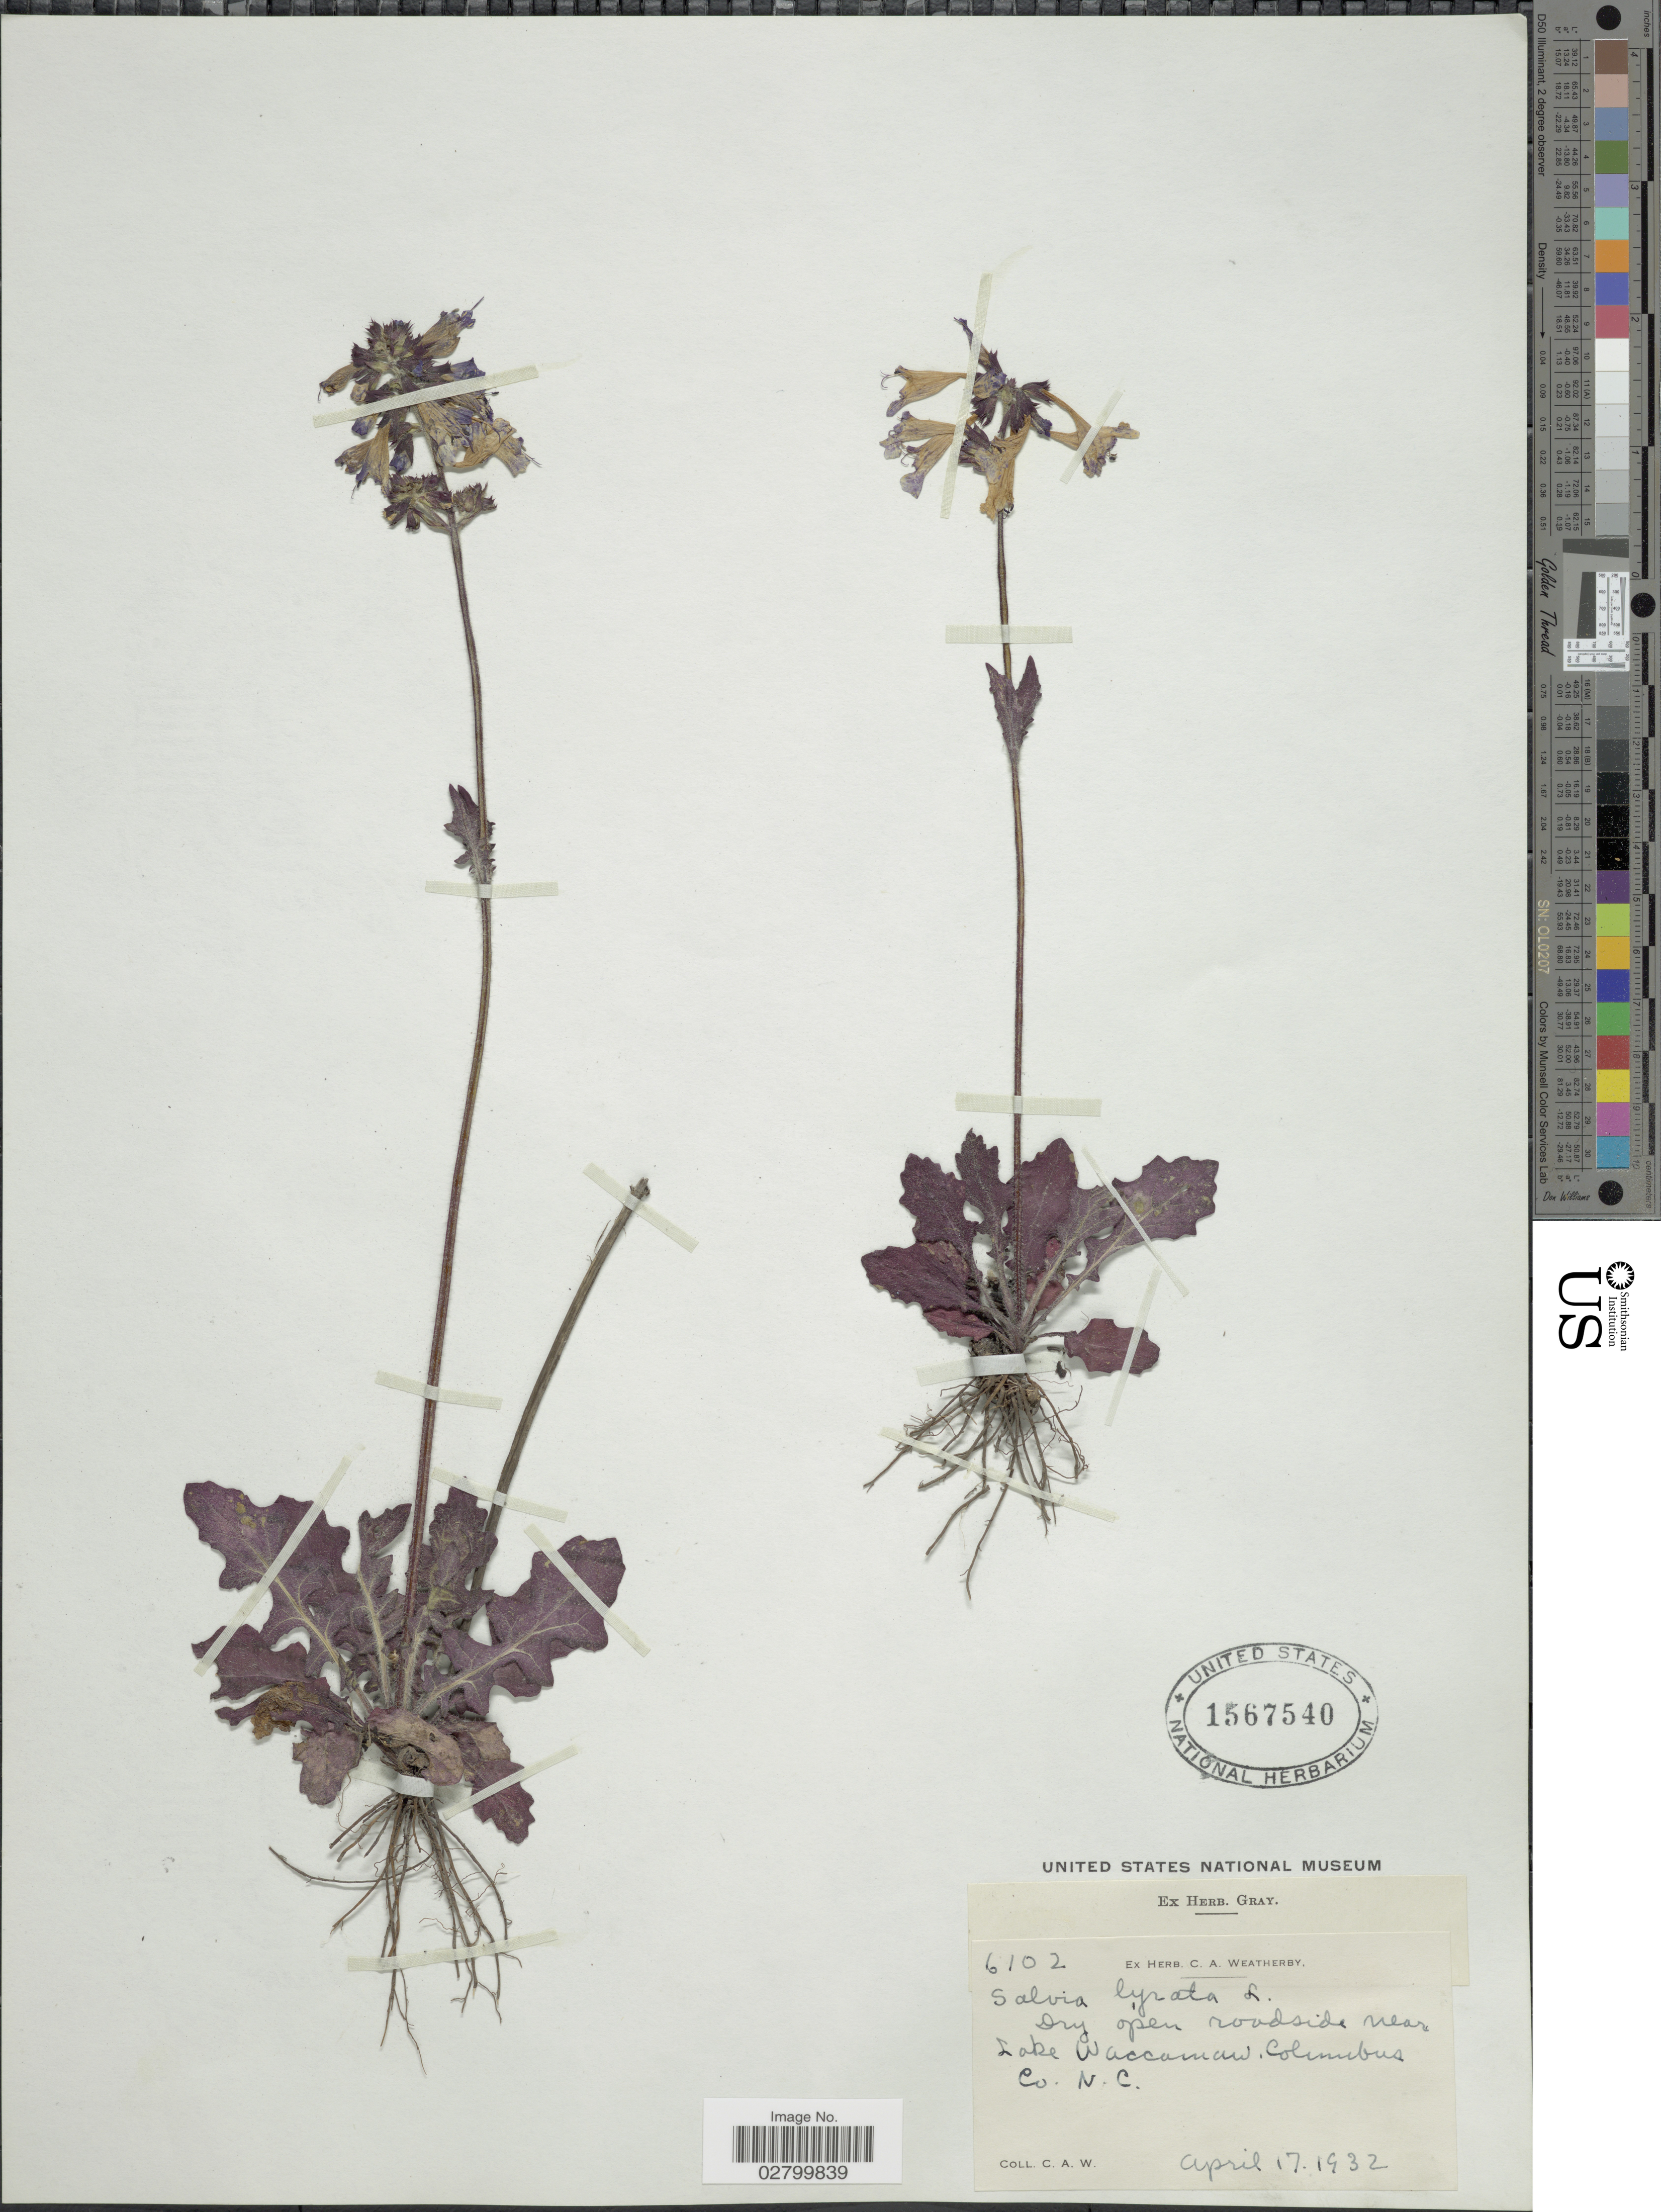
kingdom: Plantae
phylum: Tracheophyta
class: Magnoliopsida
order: Lamiales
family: Lamiaceae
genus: Salvia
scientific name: Salvia lyrata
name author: L.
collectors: C. A. Weatherby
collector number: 6102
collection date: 1932-04-17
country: United States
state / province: North Carolina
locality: Dry open roadside near Lake Waccamaw, Columbus Co. N.C.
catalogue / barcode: US 1567540